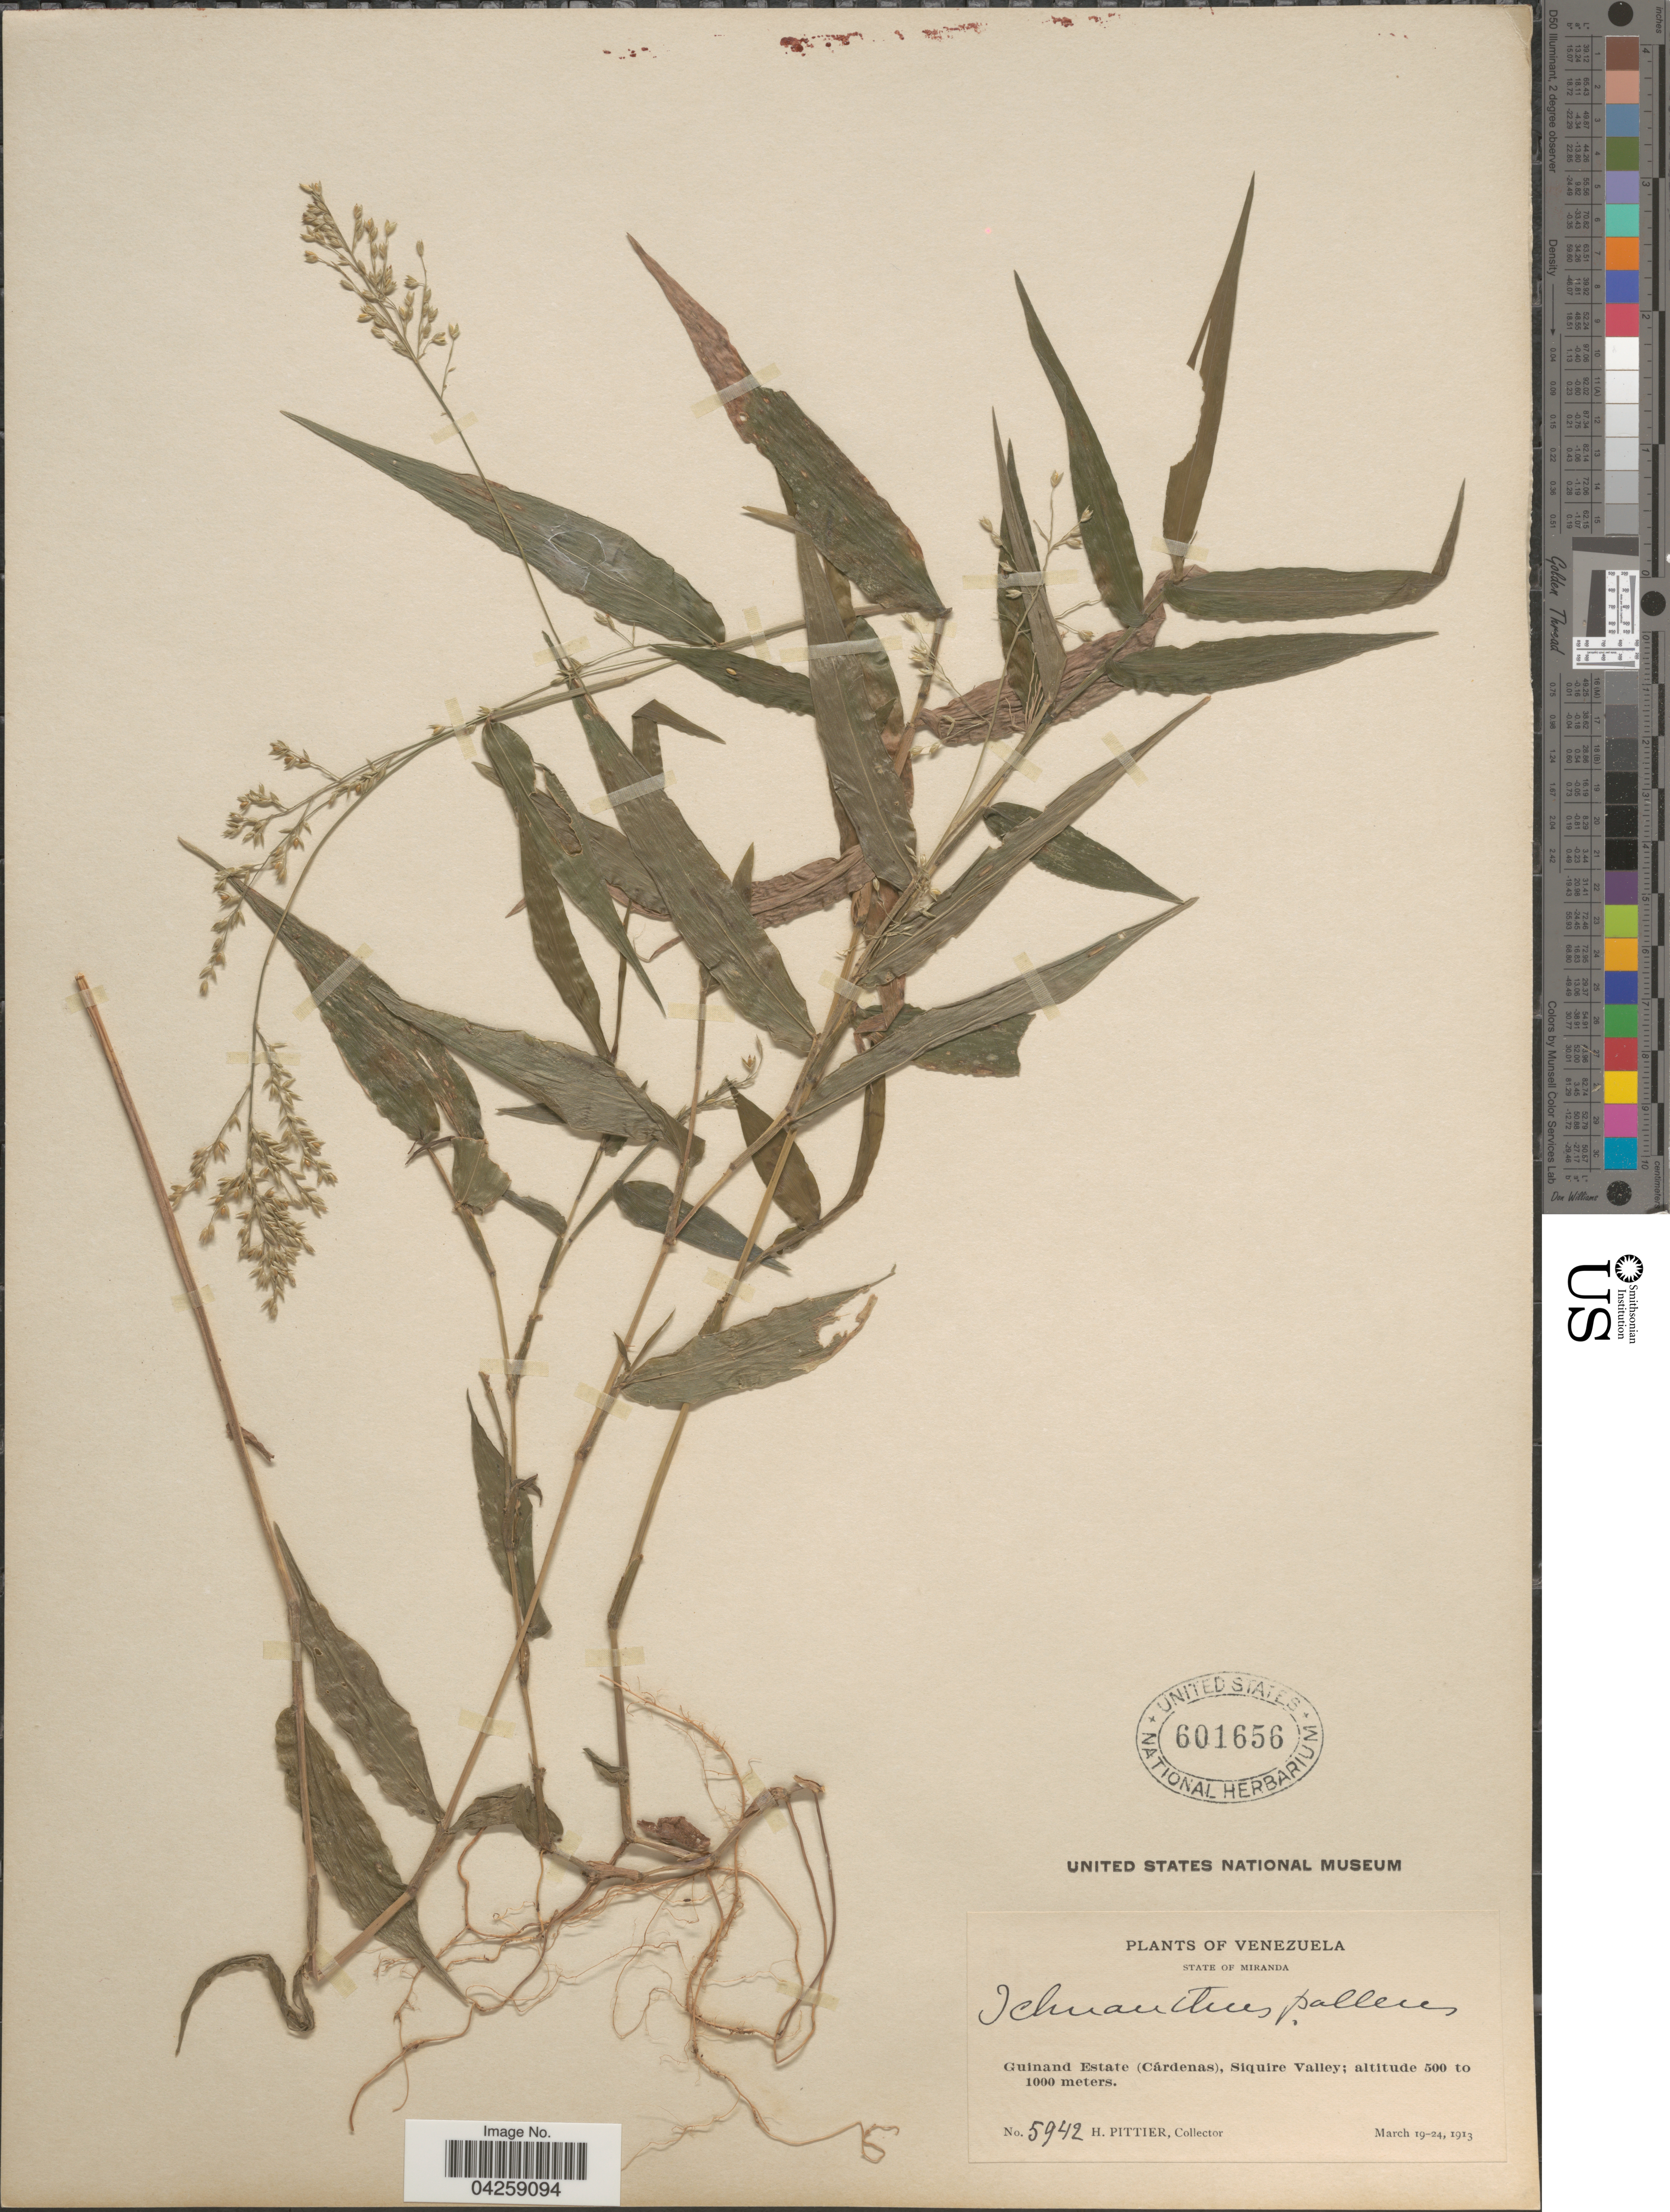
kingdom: Plantae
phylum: Tracheophyta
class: Liliopsida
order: Poales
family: Poaceae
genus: Ichnanthus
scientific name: Ichnanthus pallens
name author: (Sw.) Munro ex Benth.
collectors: H. F. Pittier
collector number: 5942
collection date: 1913-03-19/1913-03-24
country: Venezuela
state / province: Miranda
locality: Guinand Estate (Cárdenas), Siquire Valley.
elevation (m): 500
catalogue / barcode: US 601656